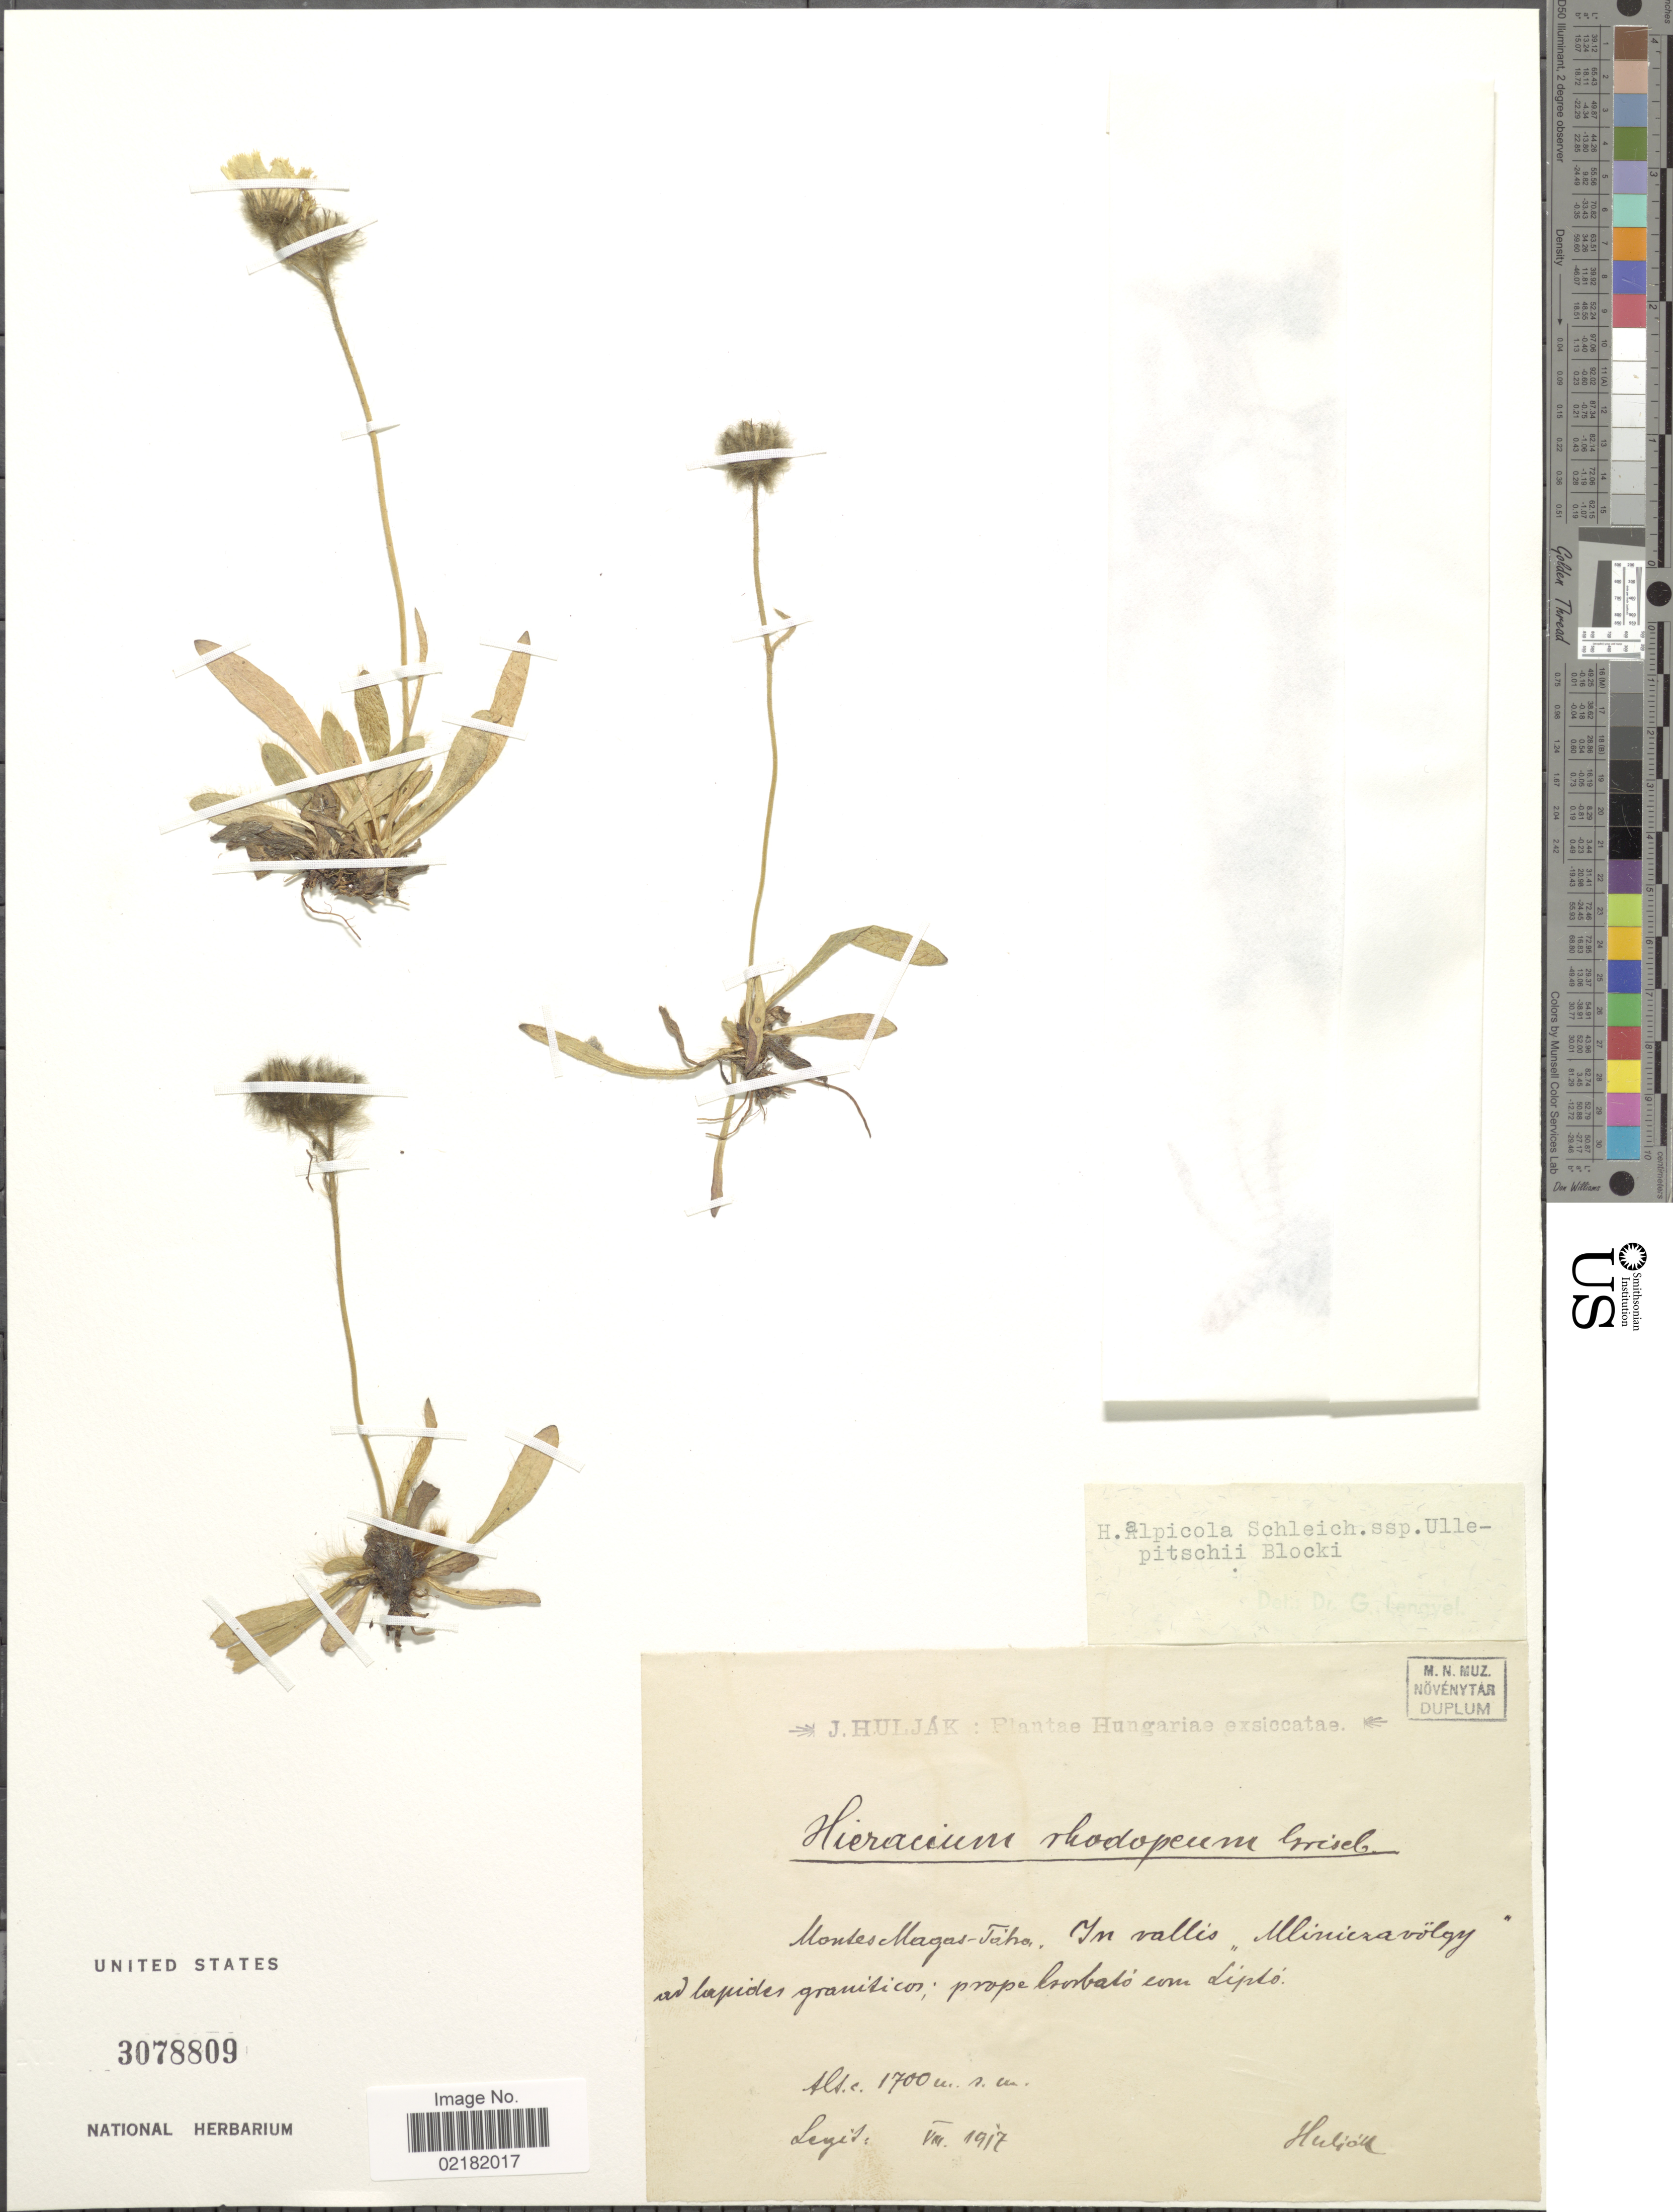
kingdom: Plantae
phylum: Tracheophyta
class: Magnoliopsida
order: Asterales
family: Asteraceae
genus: Hieracium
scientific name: Hieracium alpicola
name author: Steud. & Hochst.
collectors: J. Huljak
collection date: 1917-08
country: Hungary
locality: Hungariae, Montes Magas-Taho, in vallis "Miniczavolgy"ad lapides graniticos; prope lsorbaro con Lysto. [interpreted]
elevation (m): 1700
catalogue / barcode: US 3078809